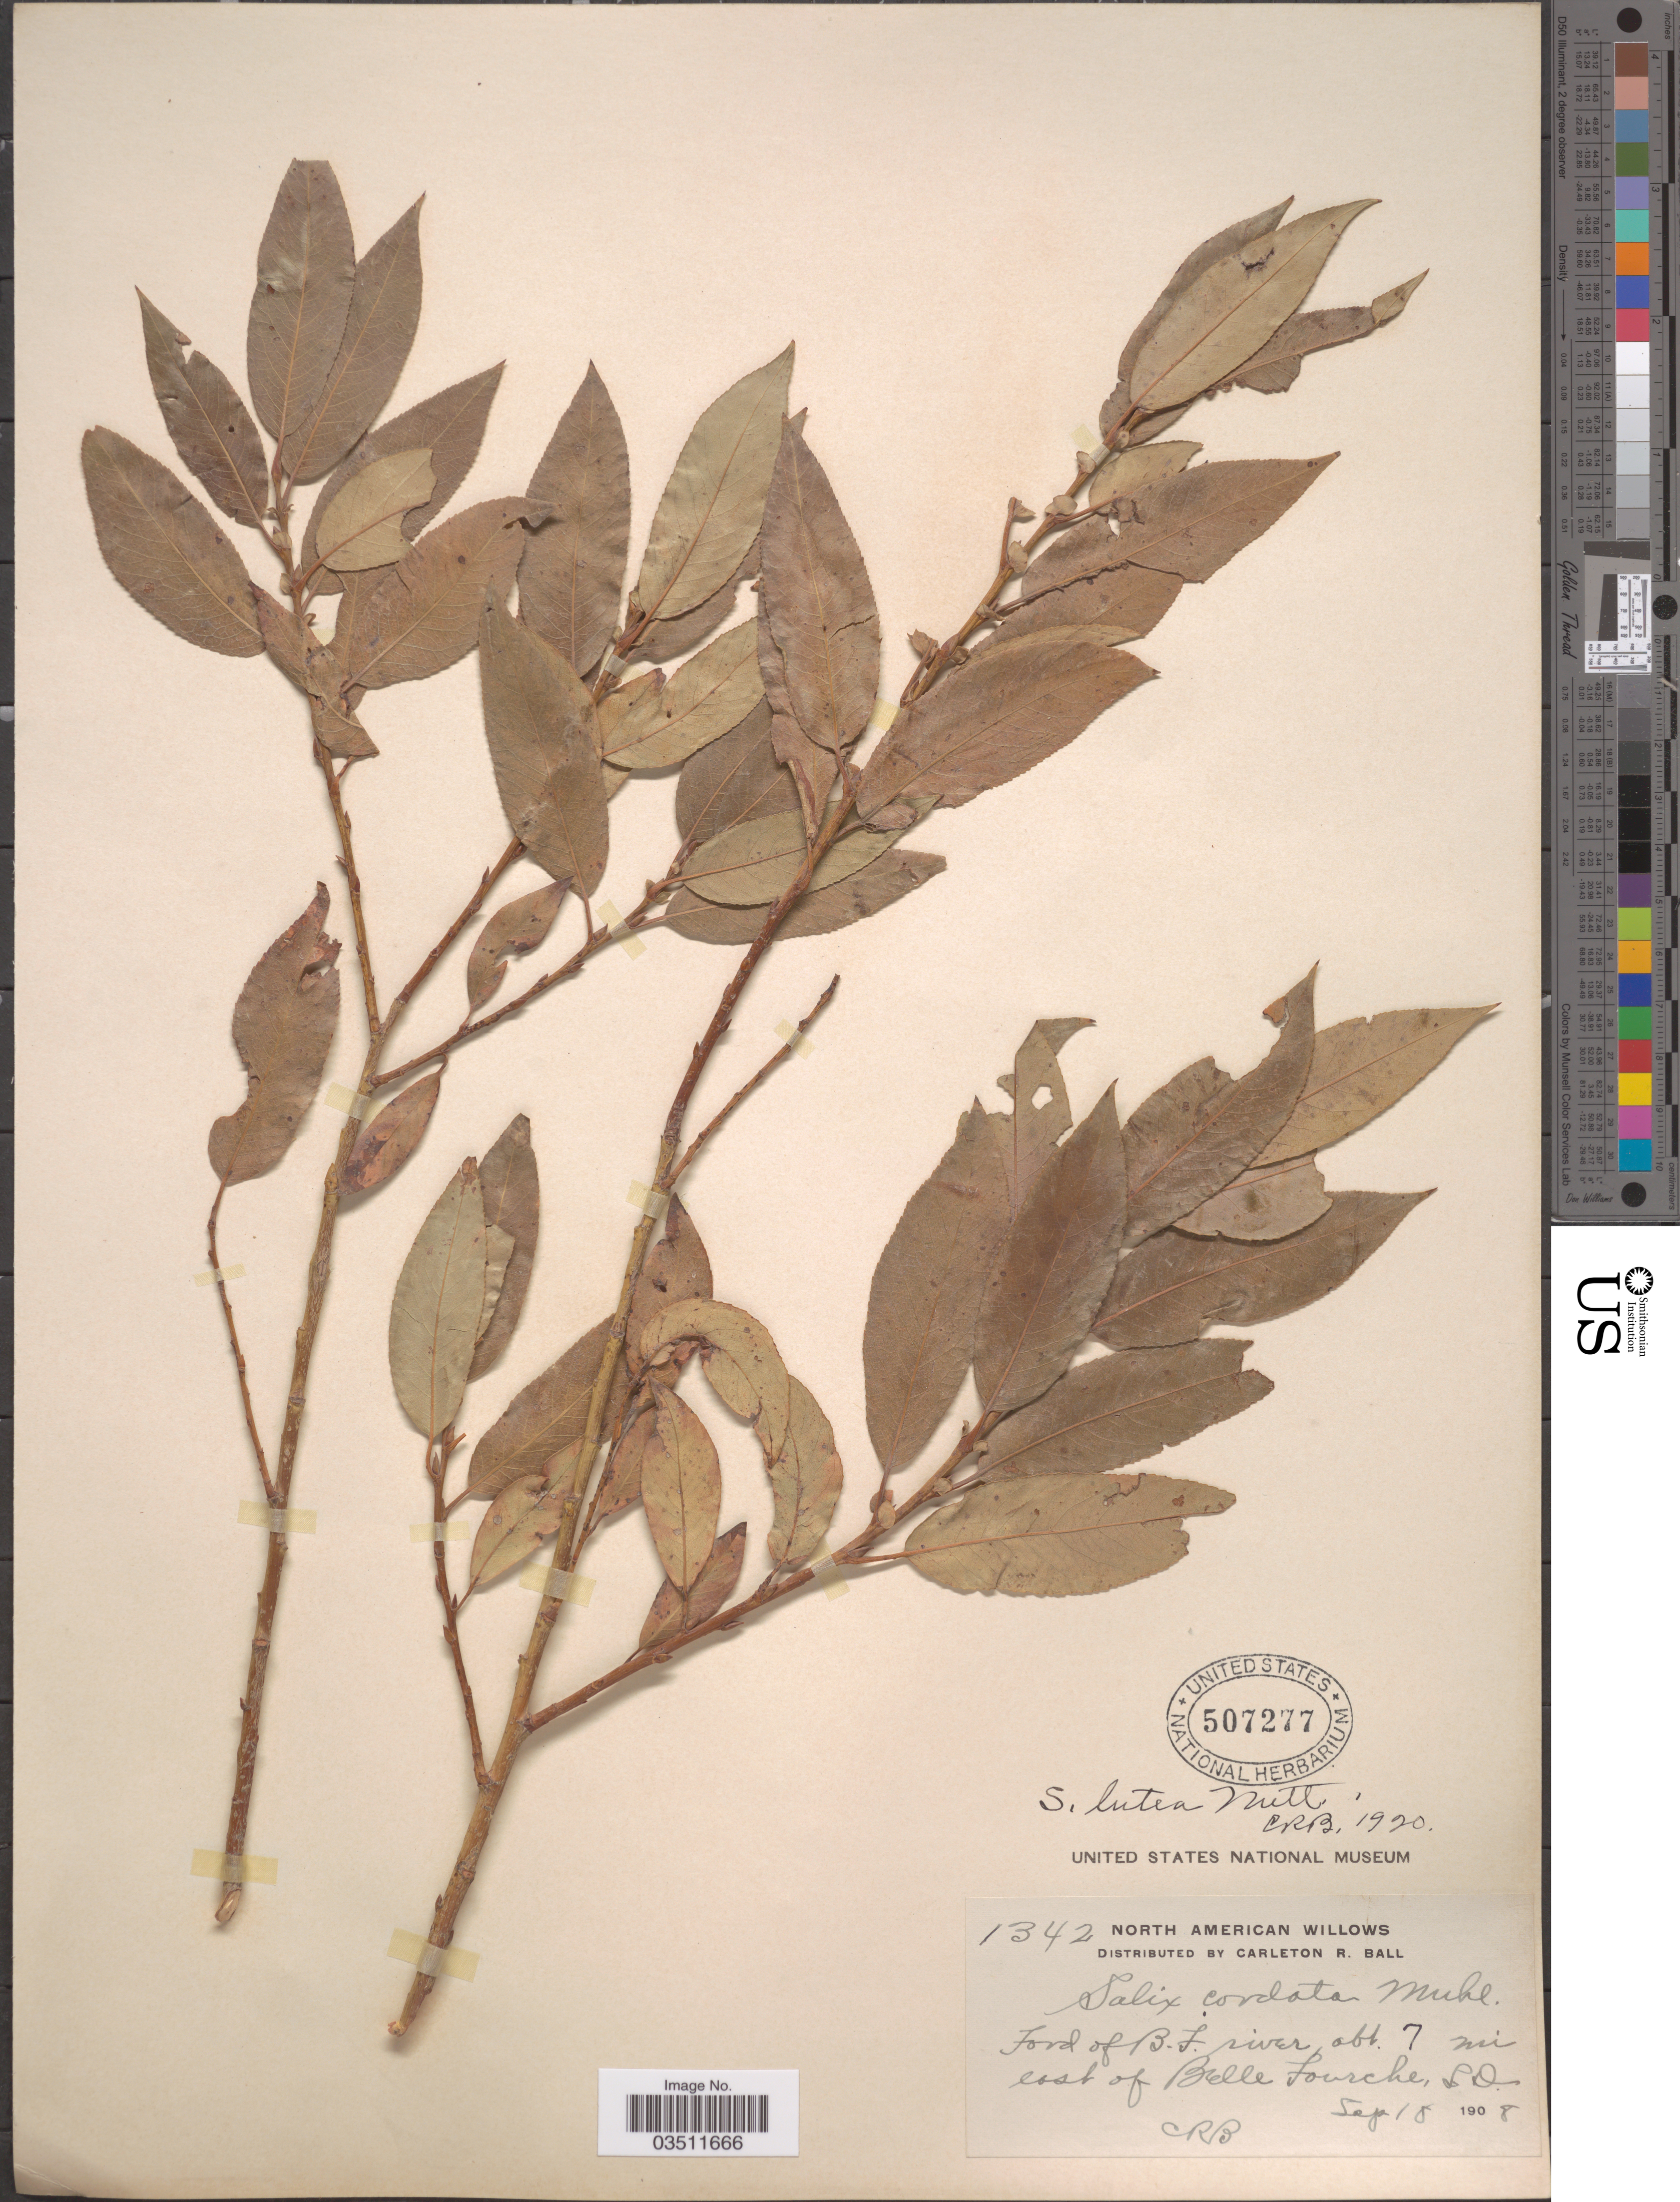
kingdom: Plantae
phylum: Tracheophyta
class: Magnoliopsida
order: Malpighiales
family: Salicaceae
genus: Salix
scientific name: Salix lutea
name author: Nutt.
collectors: C. R. Ball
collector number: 1342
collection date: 1908-09-18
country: United States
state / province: South Dakota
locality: Ford of B. F. river abt. 7 mi east of Belle Fourche.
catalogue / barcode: US 507277